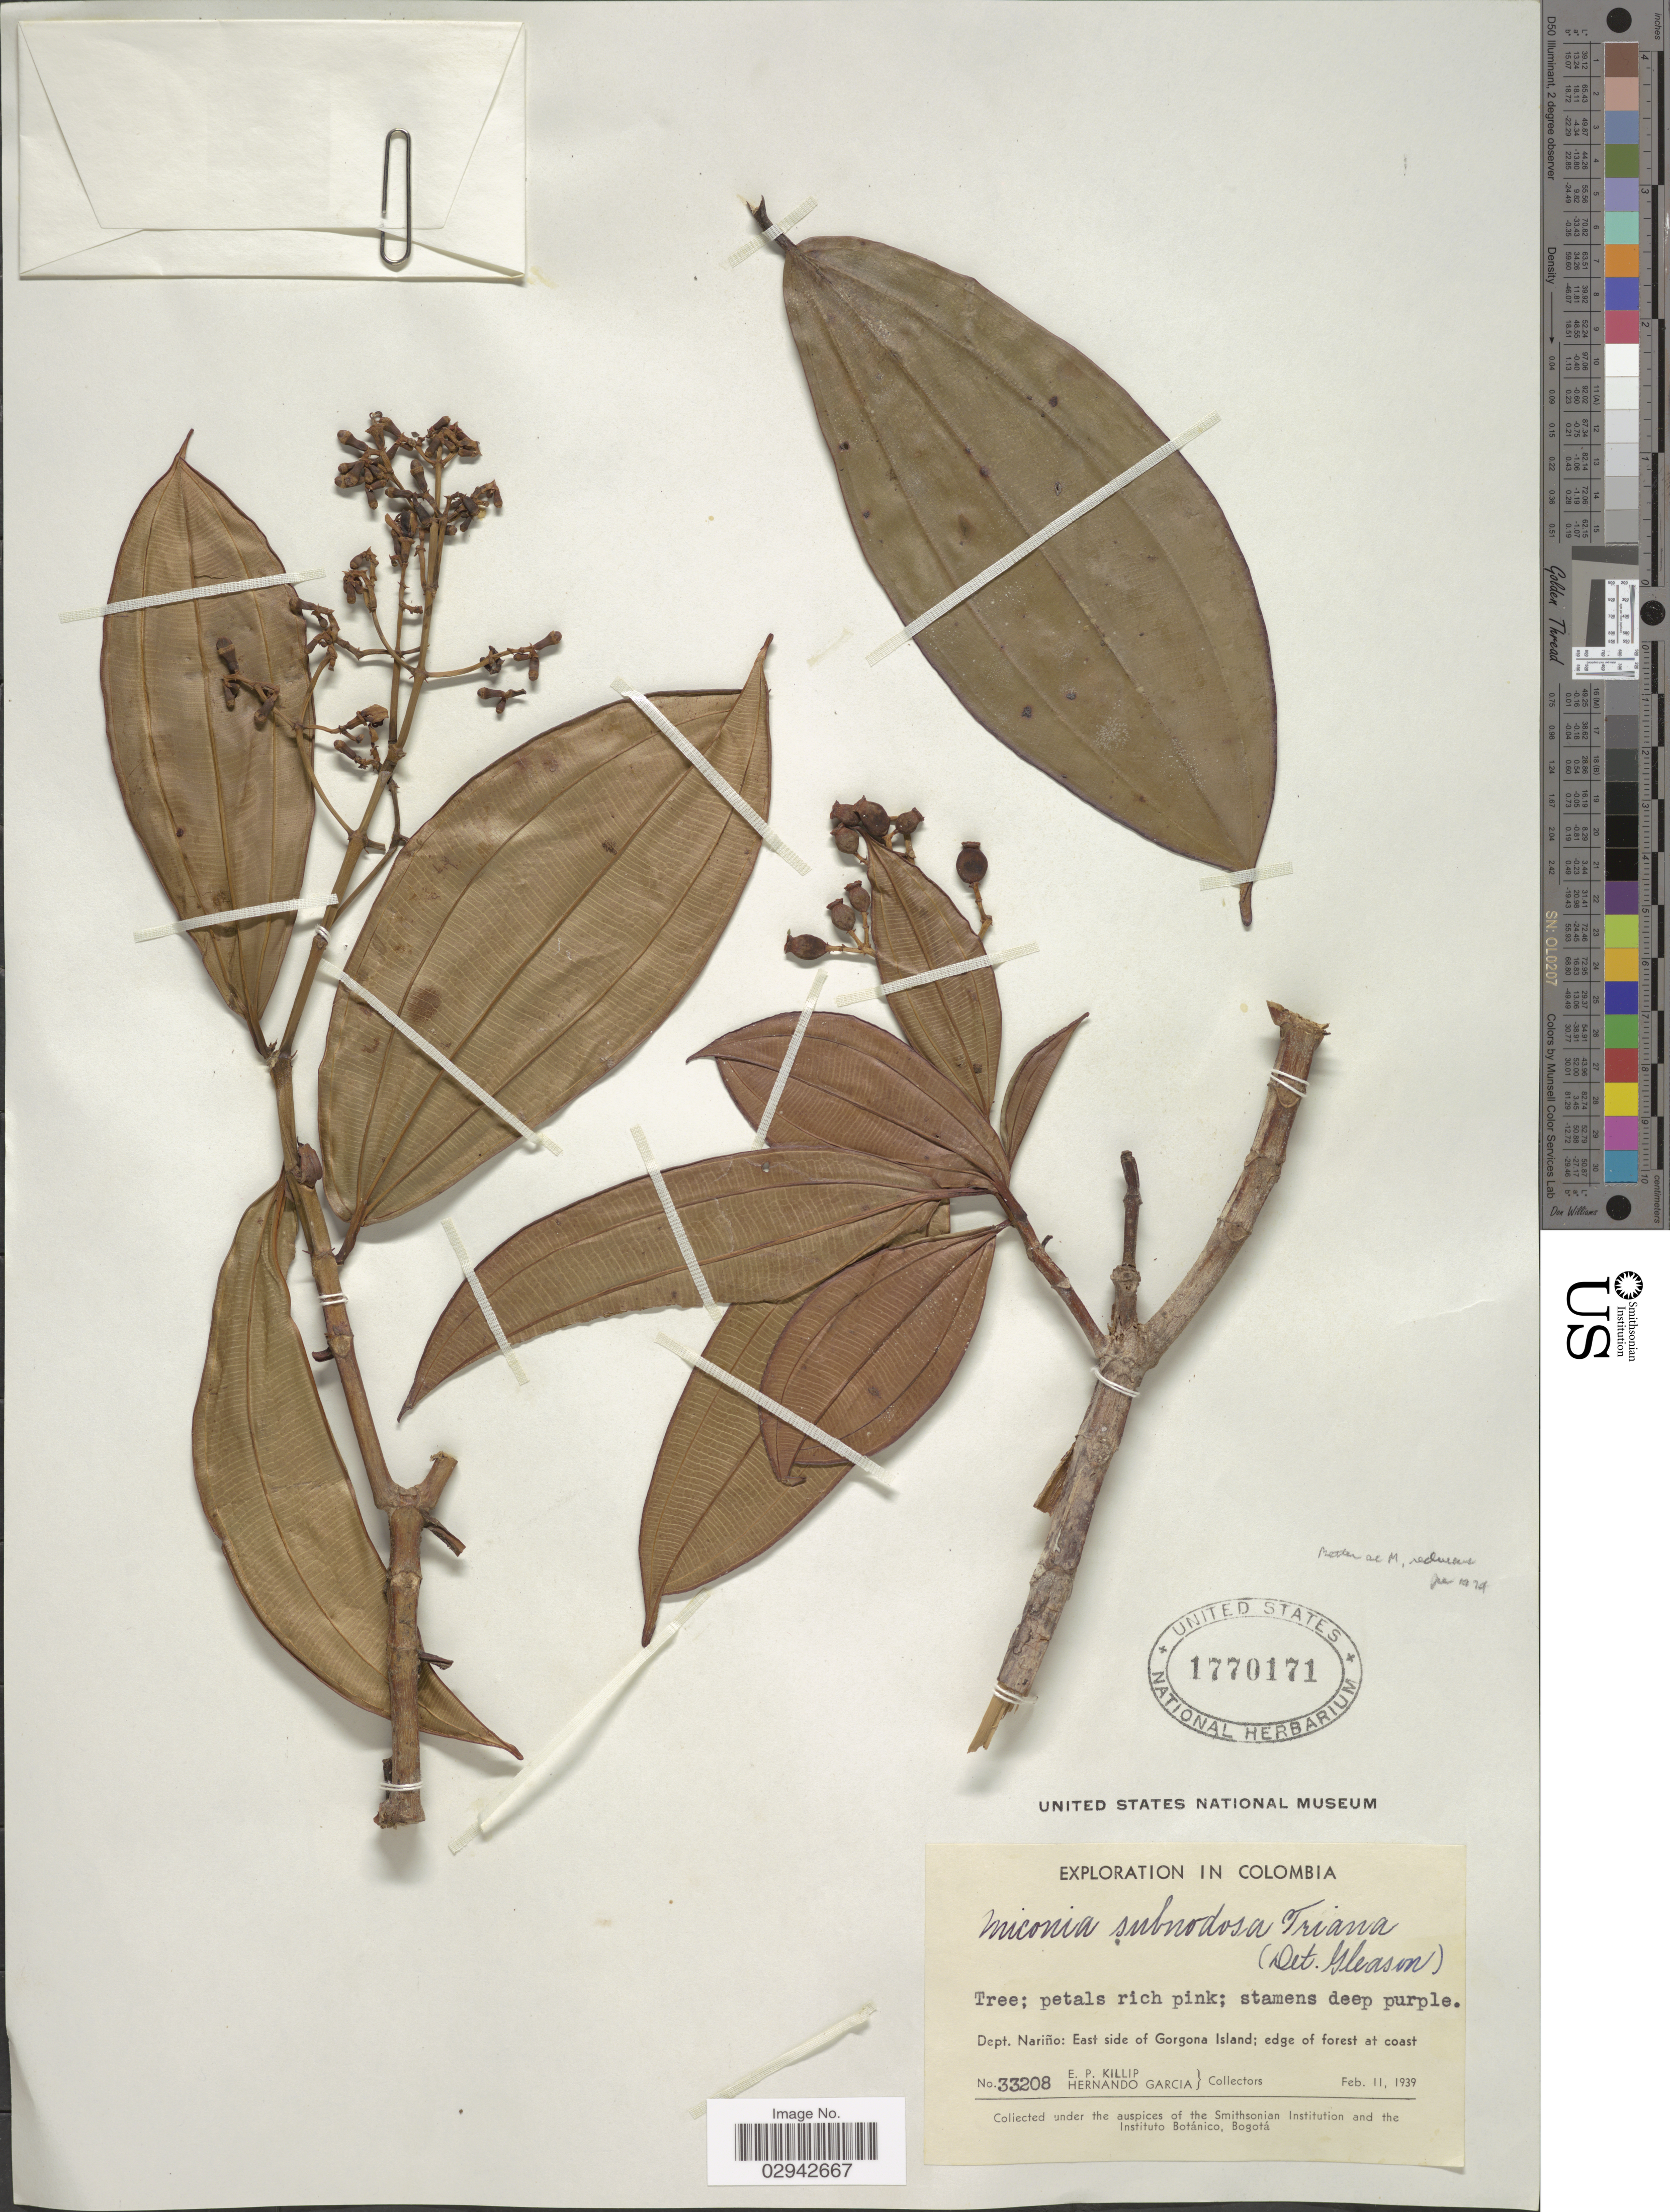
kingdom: Plantae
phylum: Tracheophyta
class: Magnoliopsida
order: Myrtales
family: Melastomataceae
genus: Miconia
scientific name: Miconia reducens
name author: Triana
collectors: E. P. Killip & H. Garcia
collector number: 33208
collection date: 1939-02-11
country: Colombia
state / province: Nariño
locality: Dept. Nariño: East side of Gorgona Island, edge of forest at coast.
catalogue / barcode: US 1770171